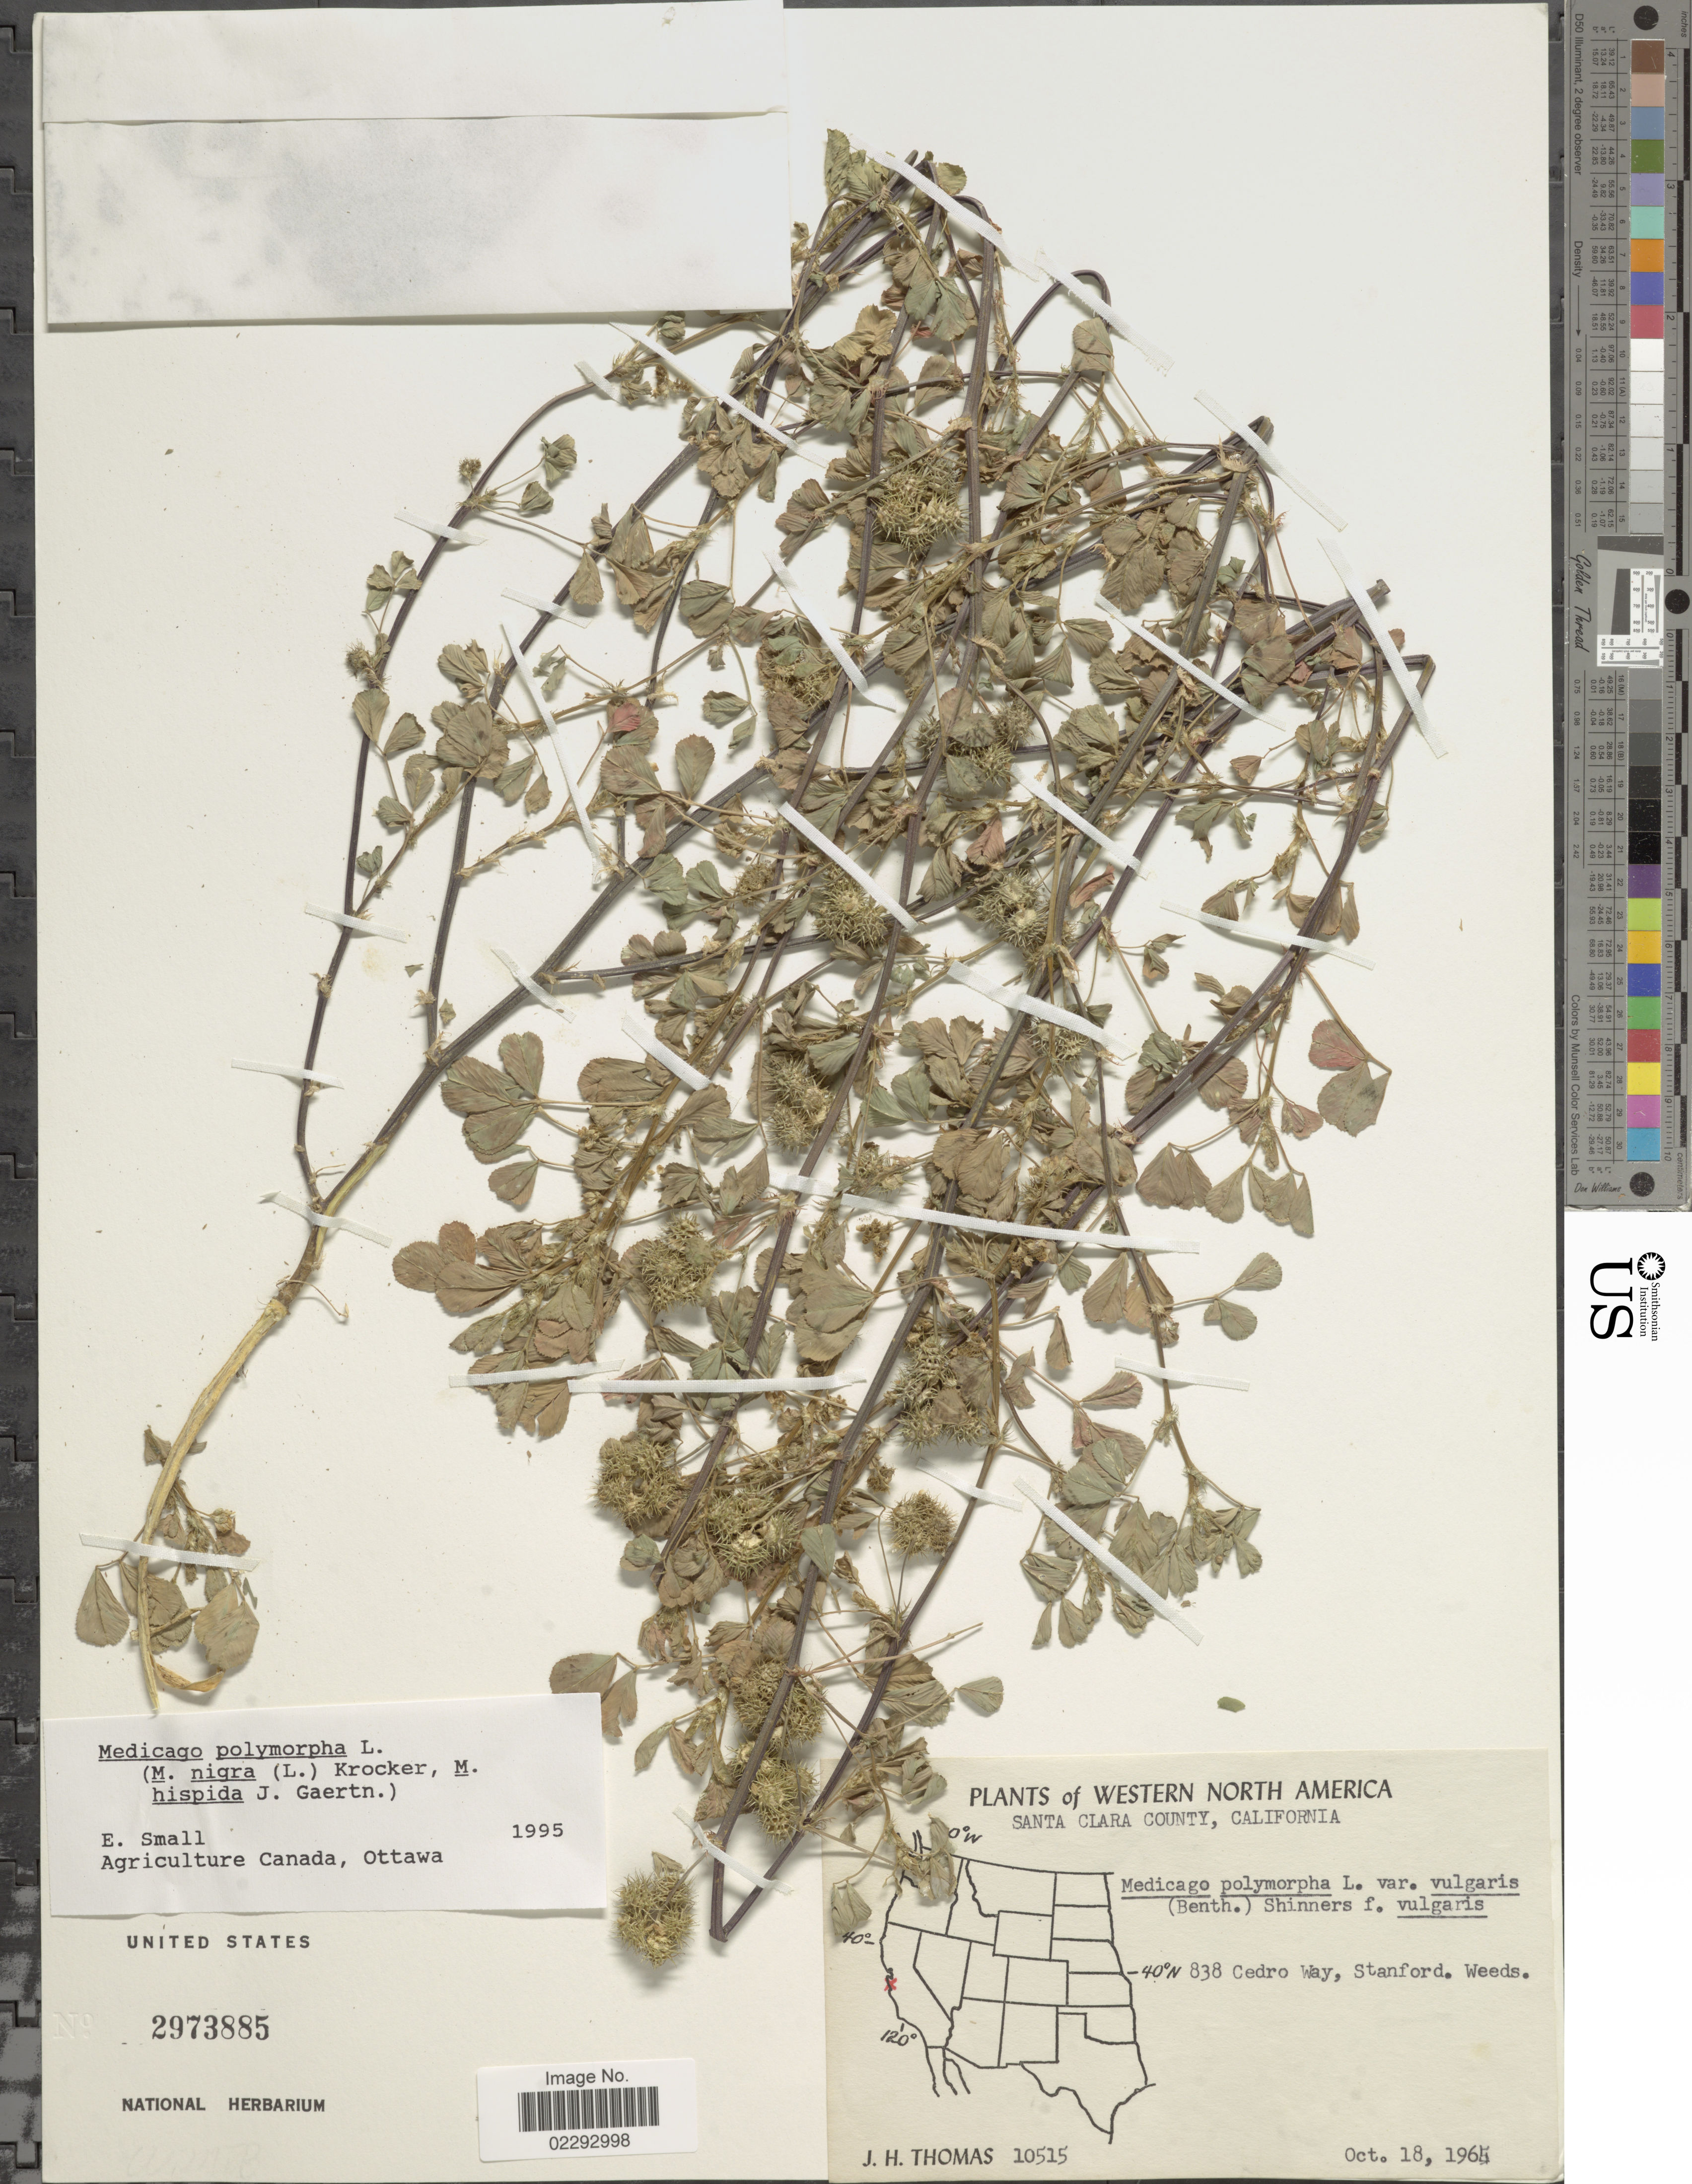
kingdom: Plantae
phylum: Tracheophyta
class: Magnoliopsida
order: Fabales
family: Fabaceae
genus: Medicago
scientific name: Medicago polymorpha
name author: L.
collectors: J. H. Thomas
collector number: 10515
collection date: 1965-10-18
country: United States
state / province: California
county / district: Santa Clara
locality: Western North America. Santa Clara County, California. Cedro Way, Stanford.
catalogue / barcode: US 2973885